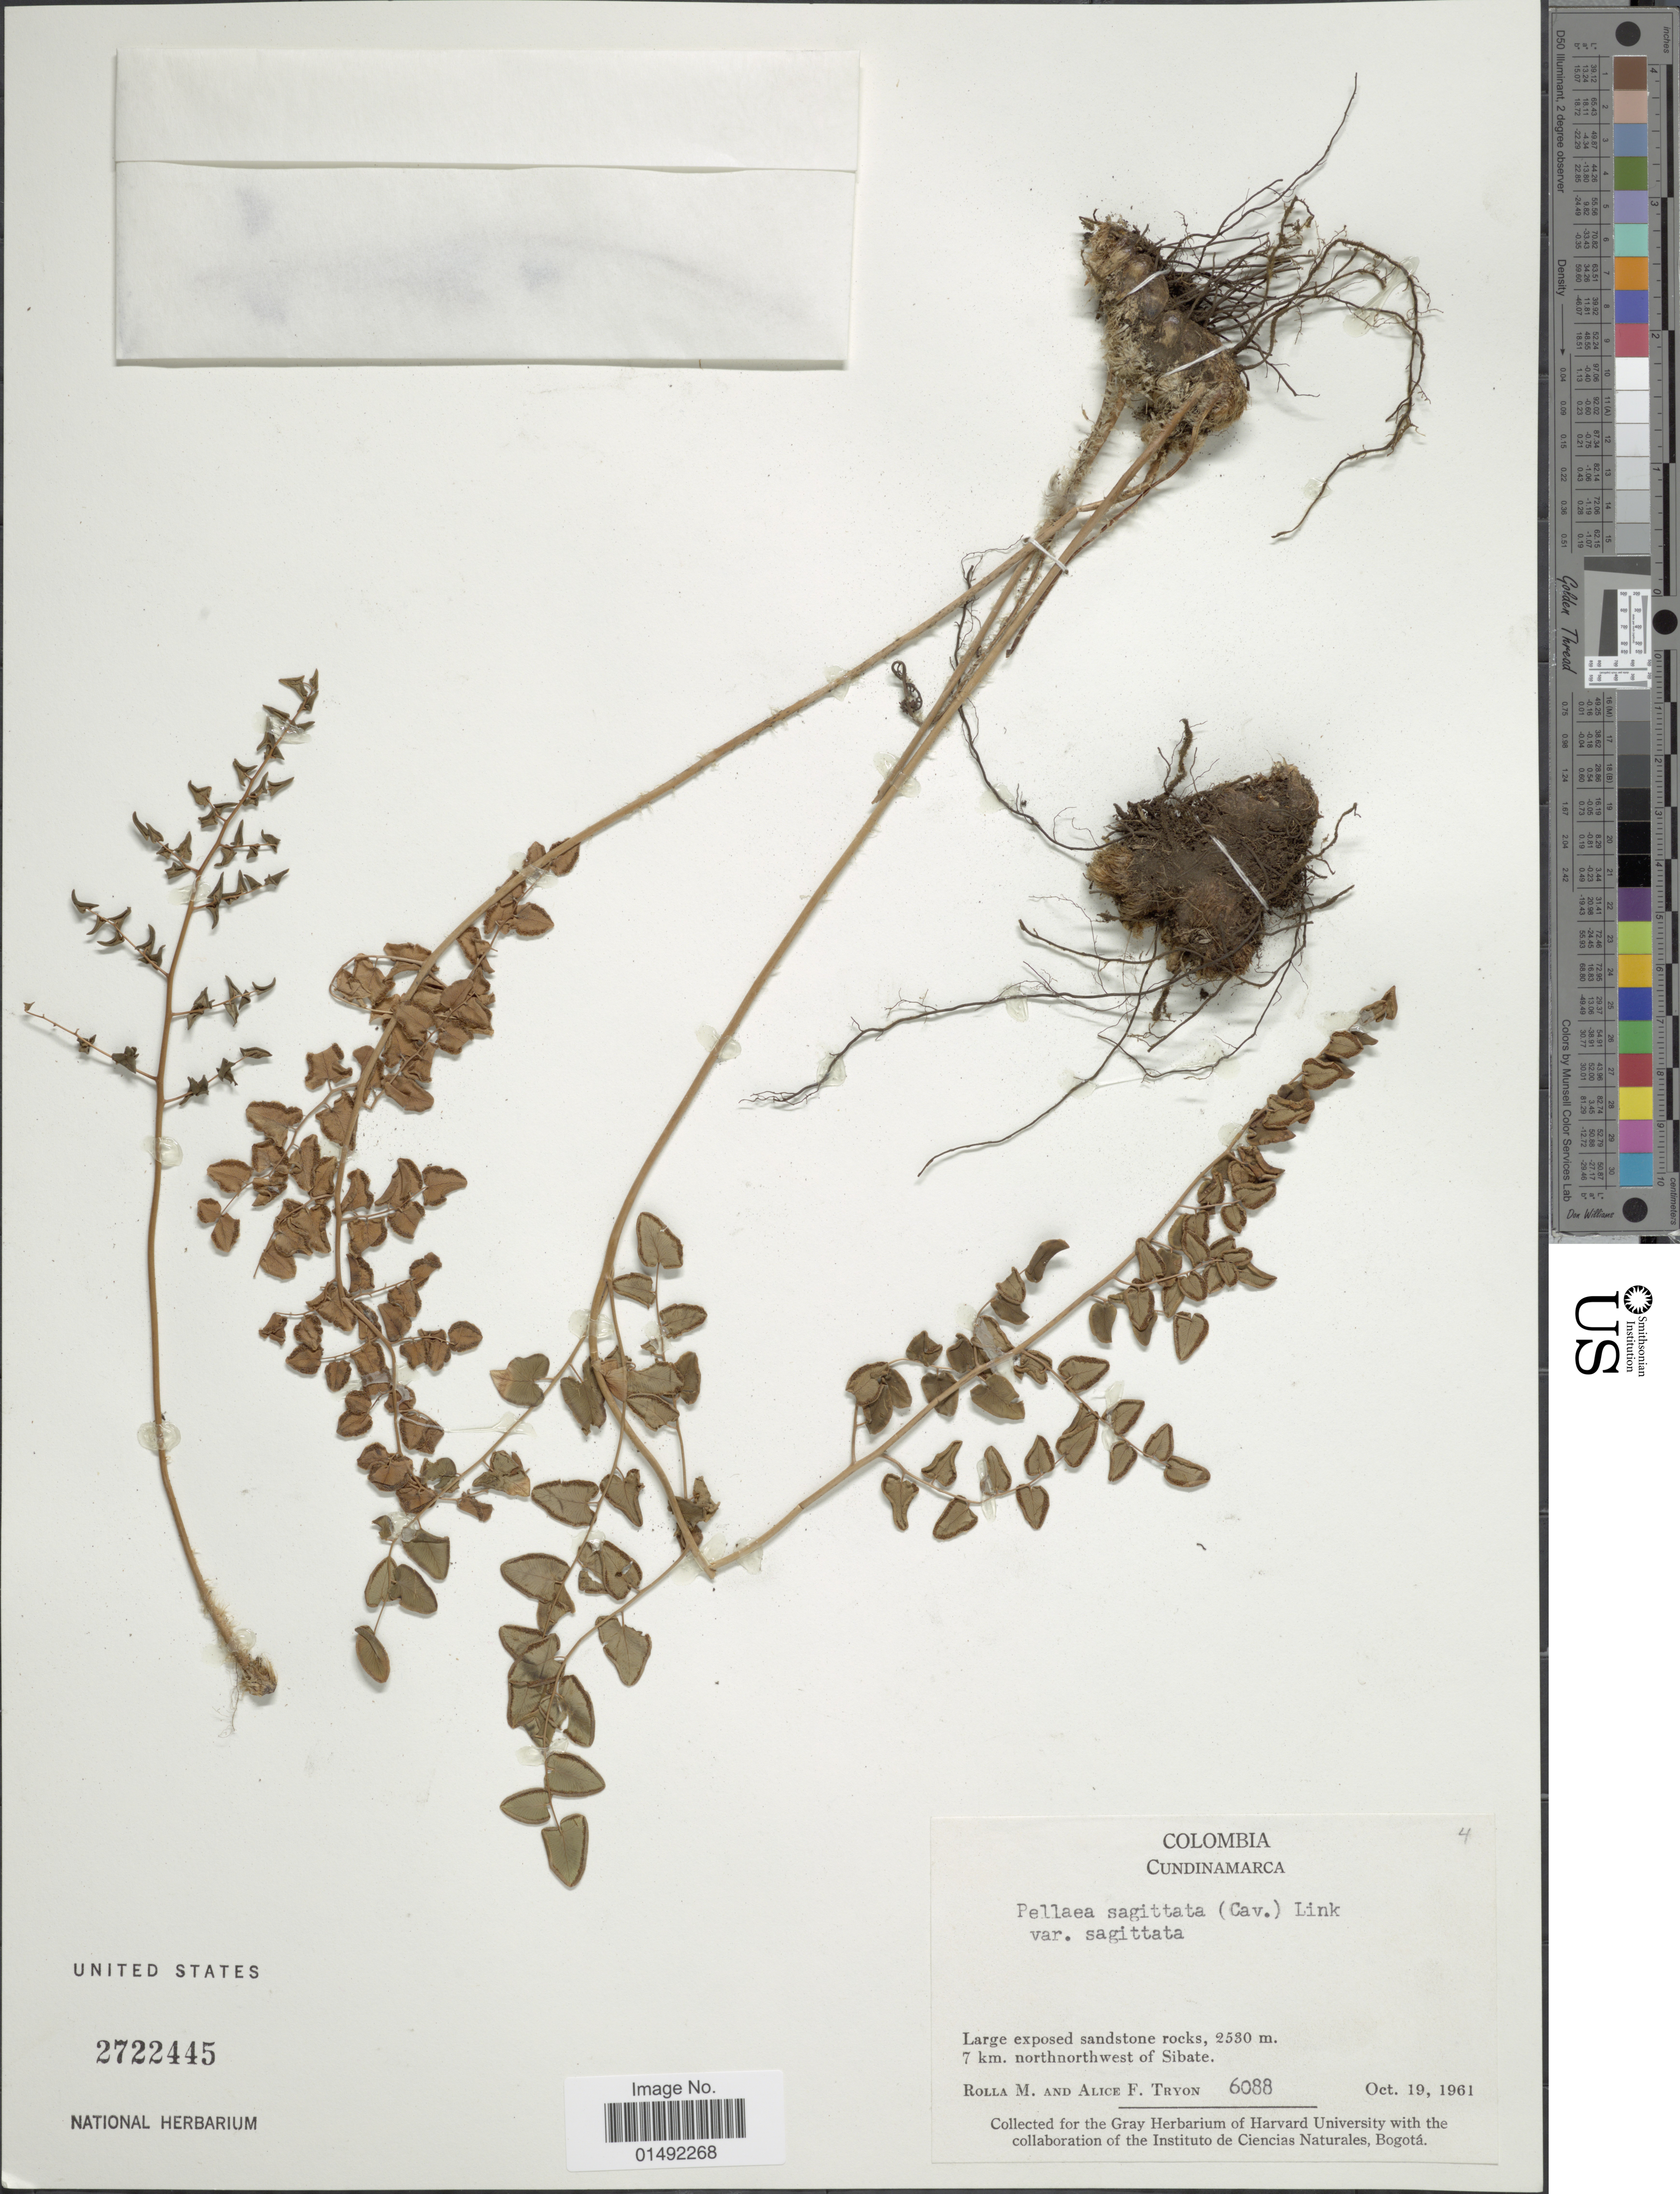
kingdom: Plantae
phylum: Tracheophyta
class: Polypodiopsida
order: Polypodiales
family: Pteridaceae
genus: Pellaea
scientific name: Pellaea sagittata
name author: (Cav.) Link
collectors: R. M. Tryon & A. F. Tryon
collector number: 6088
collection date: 1961-10-19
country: Colombia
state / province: Cundinamarca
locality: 7 km. northnorthwest of Sibate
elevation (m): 2530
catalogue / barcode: US 2722445